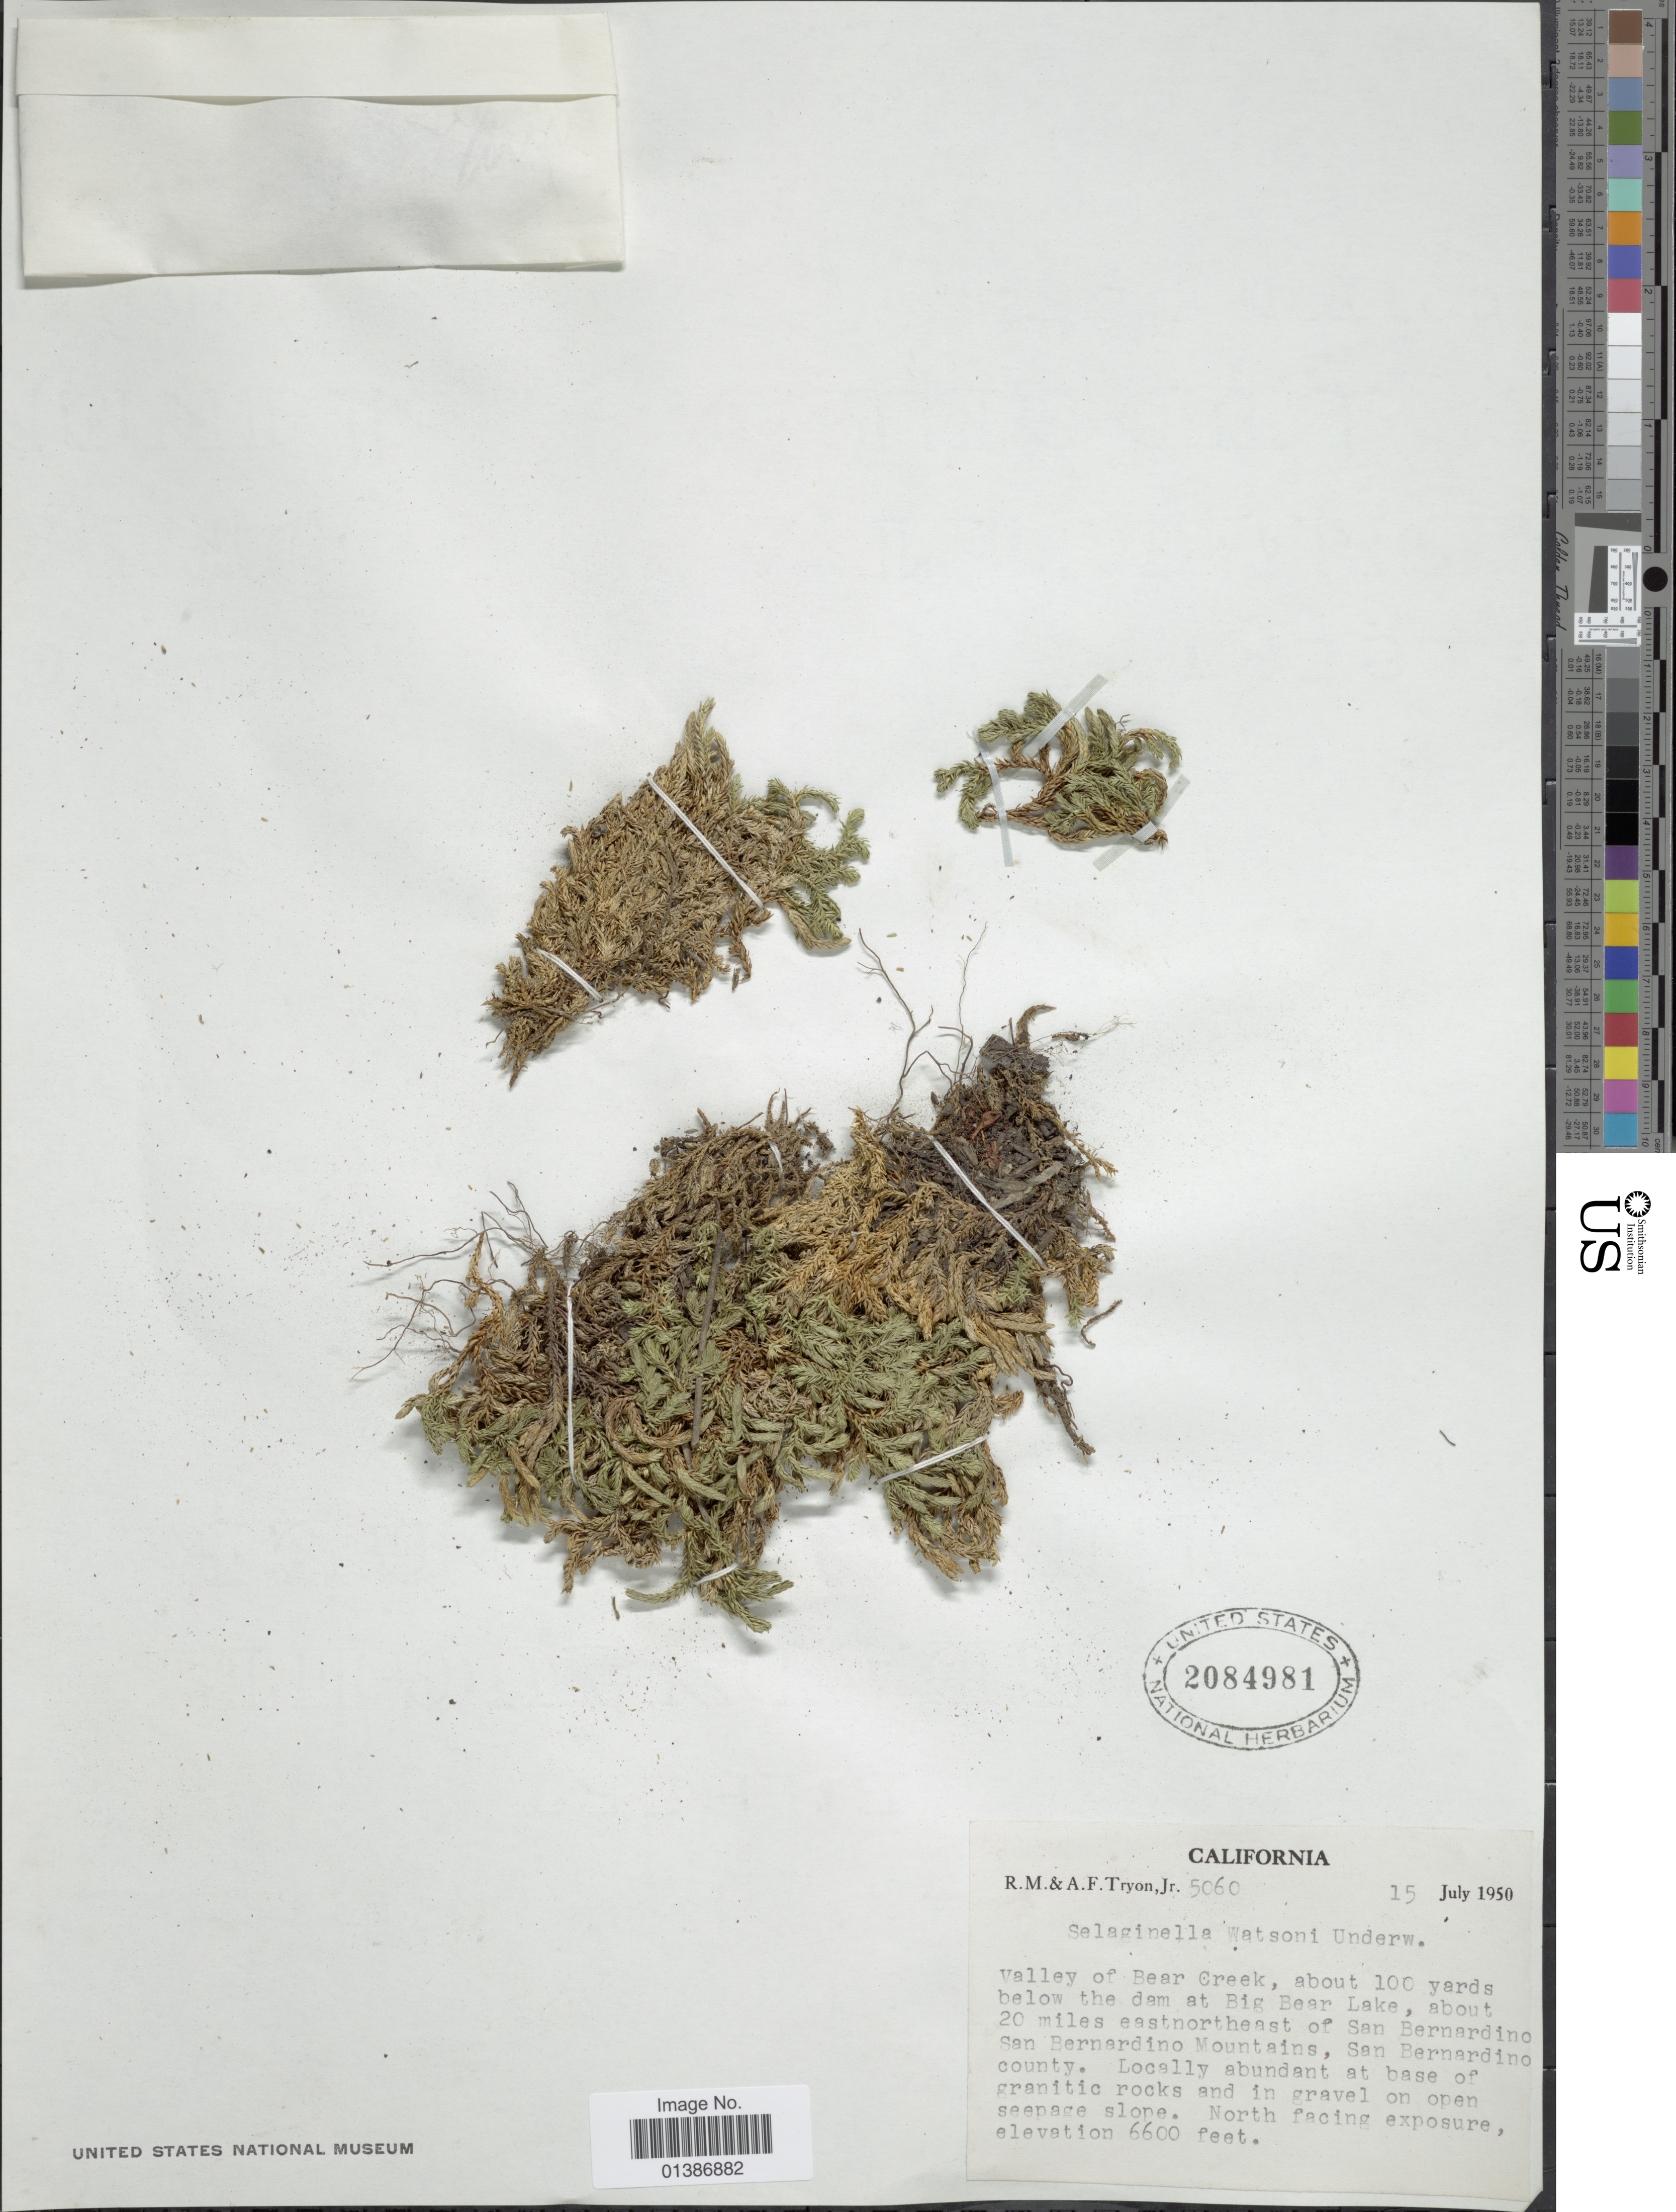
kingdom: Plantae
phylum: Tracheophyta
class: Lycopodiopsida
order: Selaginellales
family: Selaginellaceae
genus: Selaginella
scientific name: Selaginella watsonii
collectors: R. M. Tryon & A. F. Tryon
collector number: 5060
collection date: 1950-07-15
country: United States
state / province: California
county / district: San Bernardino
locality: Valley of Bear Creek, about 100 yards below the dam at Big Bear Lake, about 20 miles eastnortheast of San Bernardino San Bernardino Mountains, San Bernardino county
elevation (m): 2012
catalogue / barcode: US 2084981